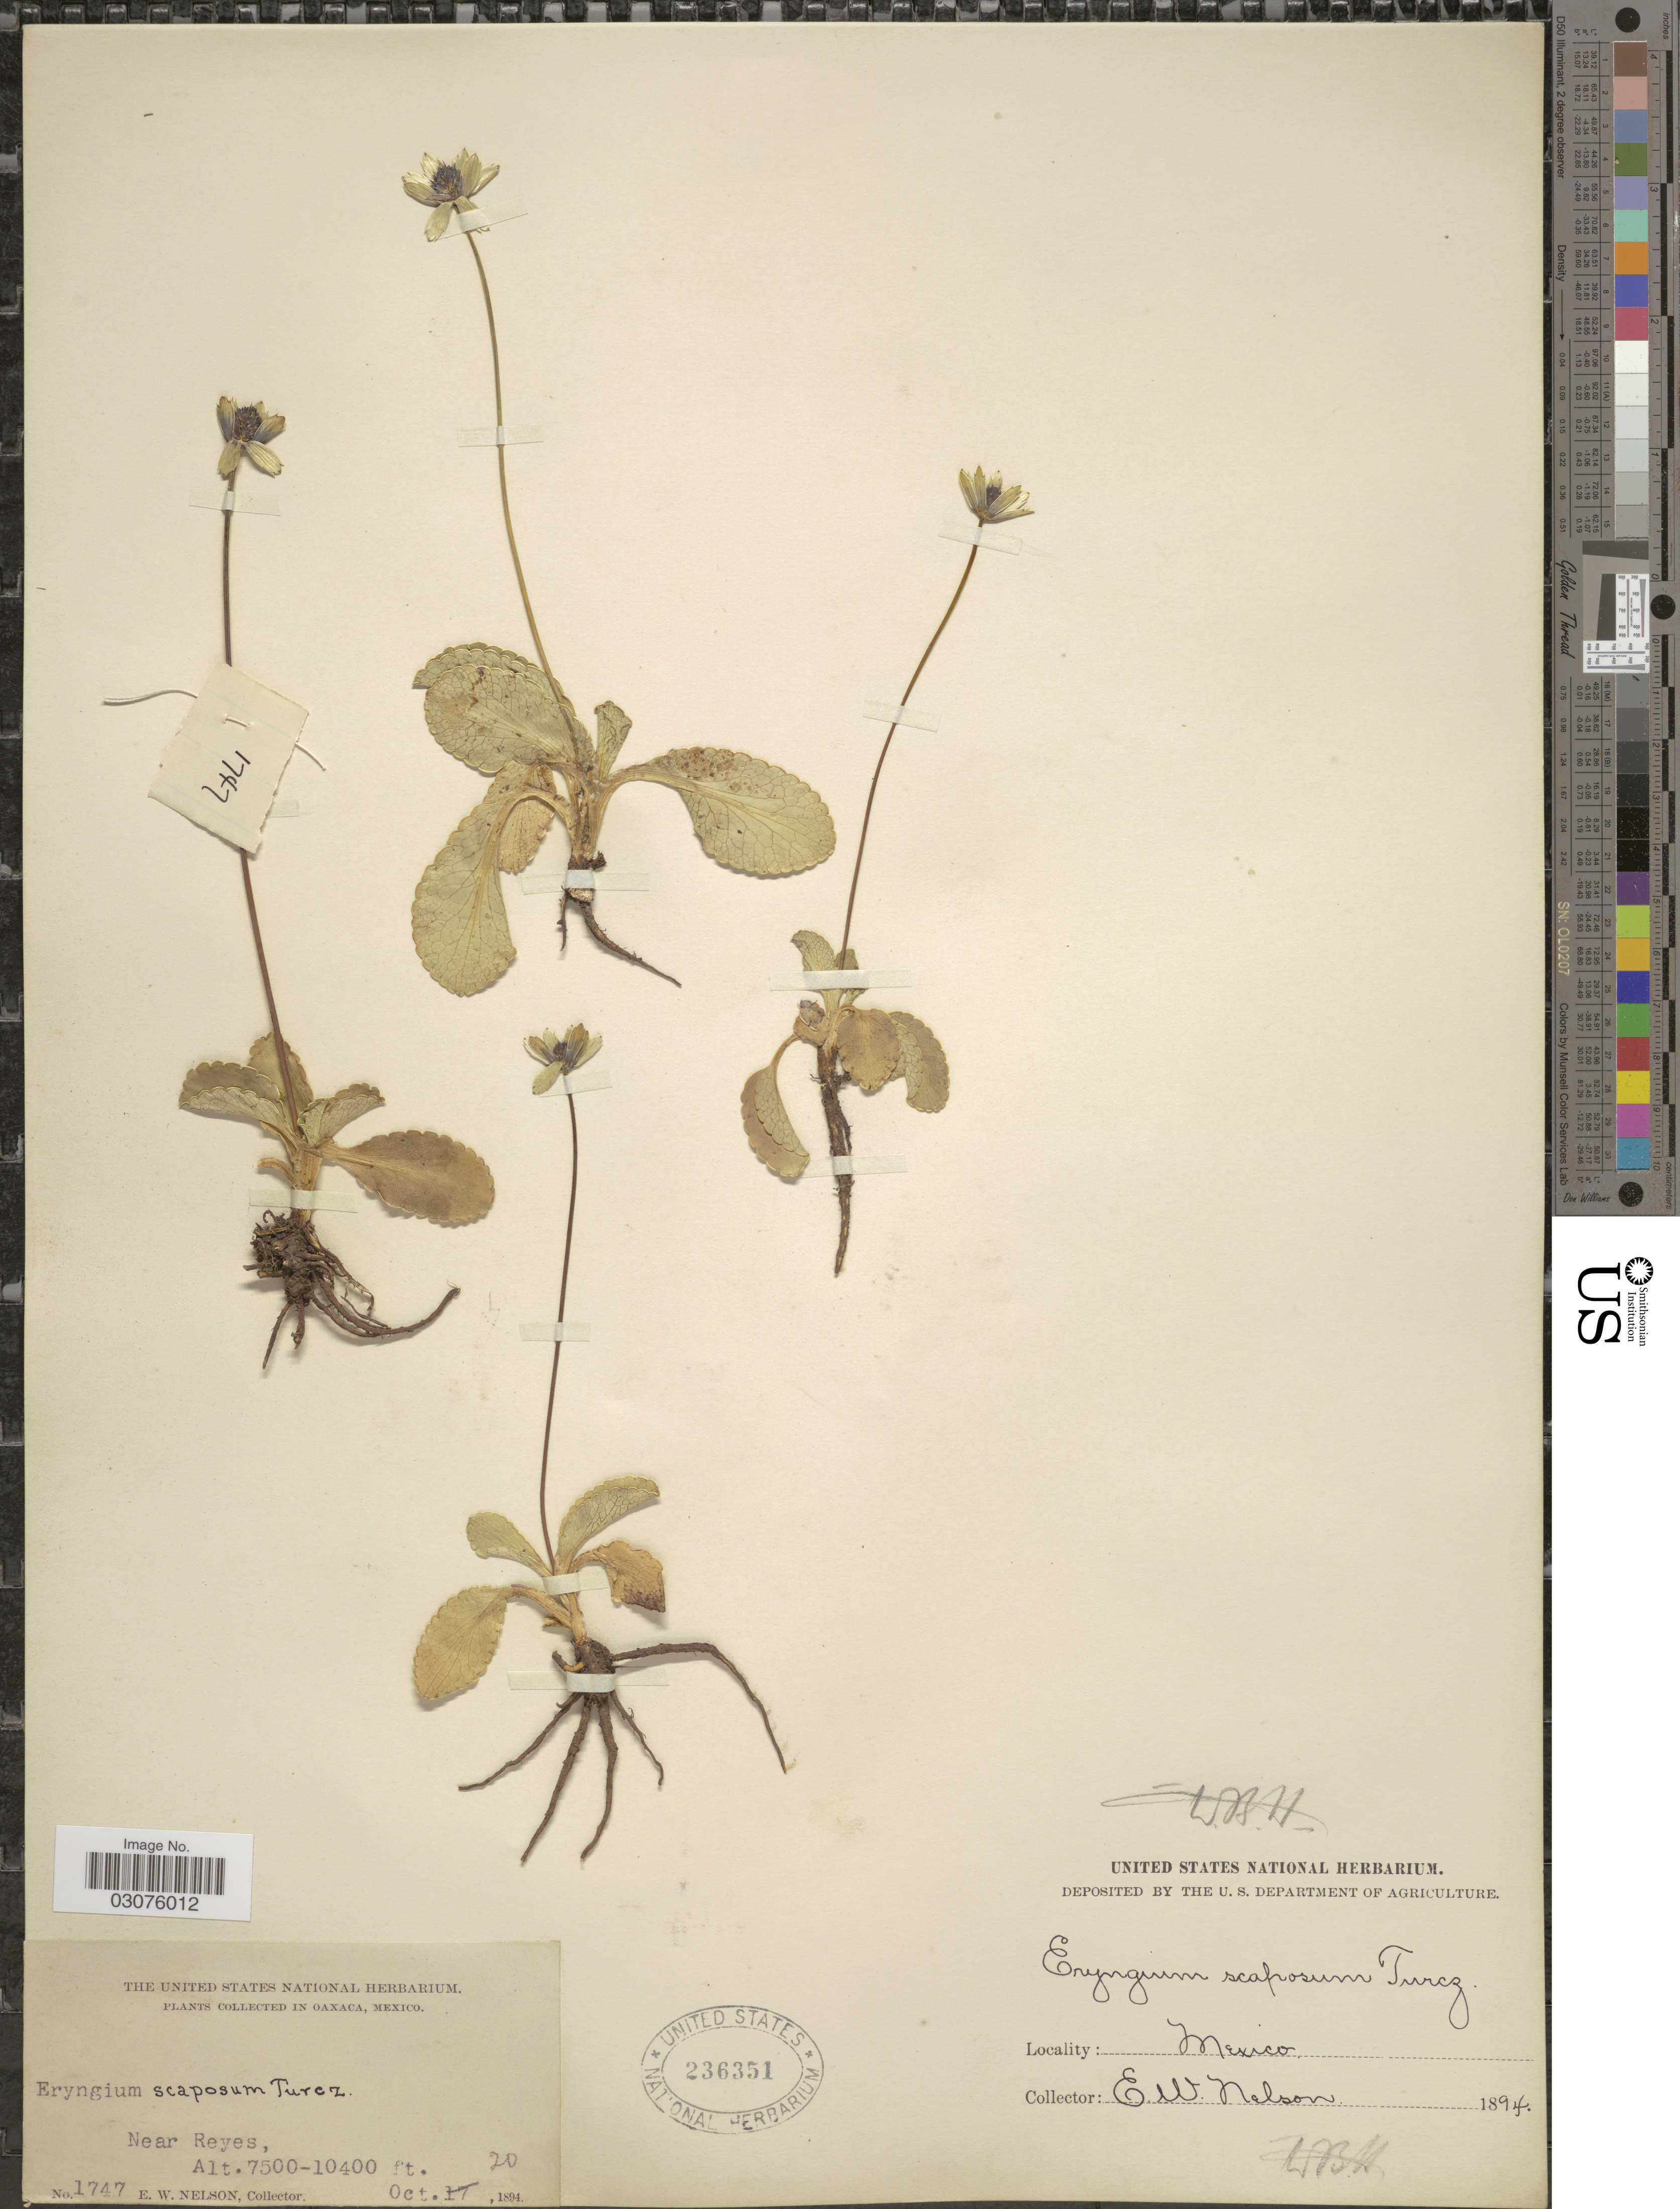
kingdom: Plantae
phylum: Tracheophyta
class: Magnoliopsida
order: Apiales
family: Apiaceae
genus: Eryngium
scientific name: Eryngium scaposum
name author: Turcz.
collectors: E. W. Nelson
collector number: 1747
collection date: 1894-10-20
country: Mexico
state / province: Oaxaca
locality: Near Reyes.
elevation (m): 2286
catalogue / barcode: US 236351